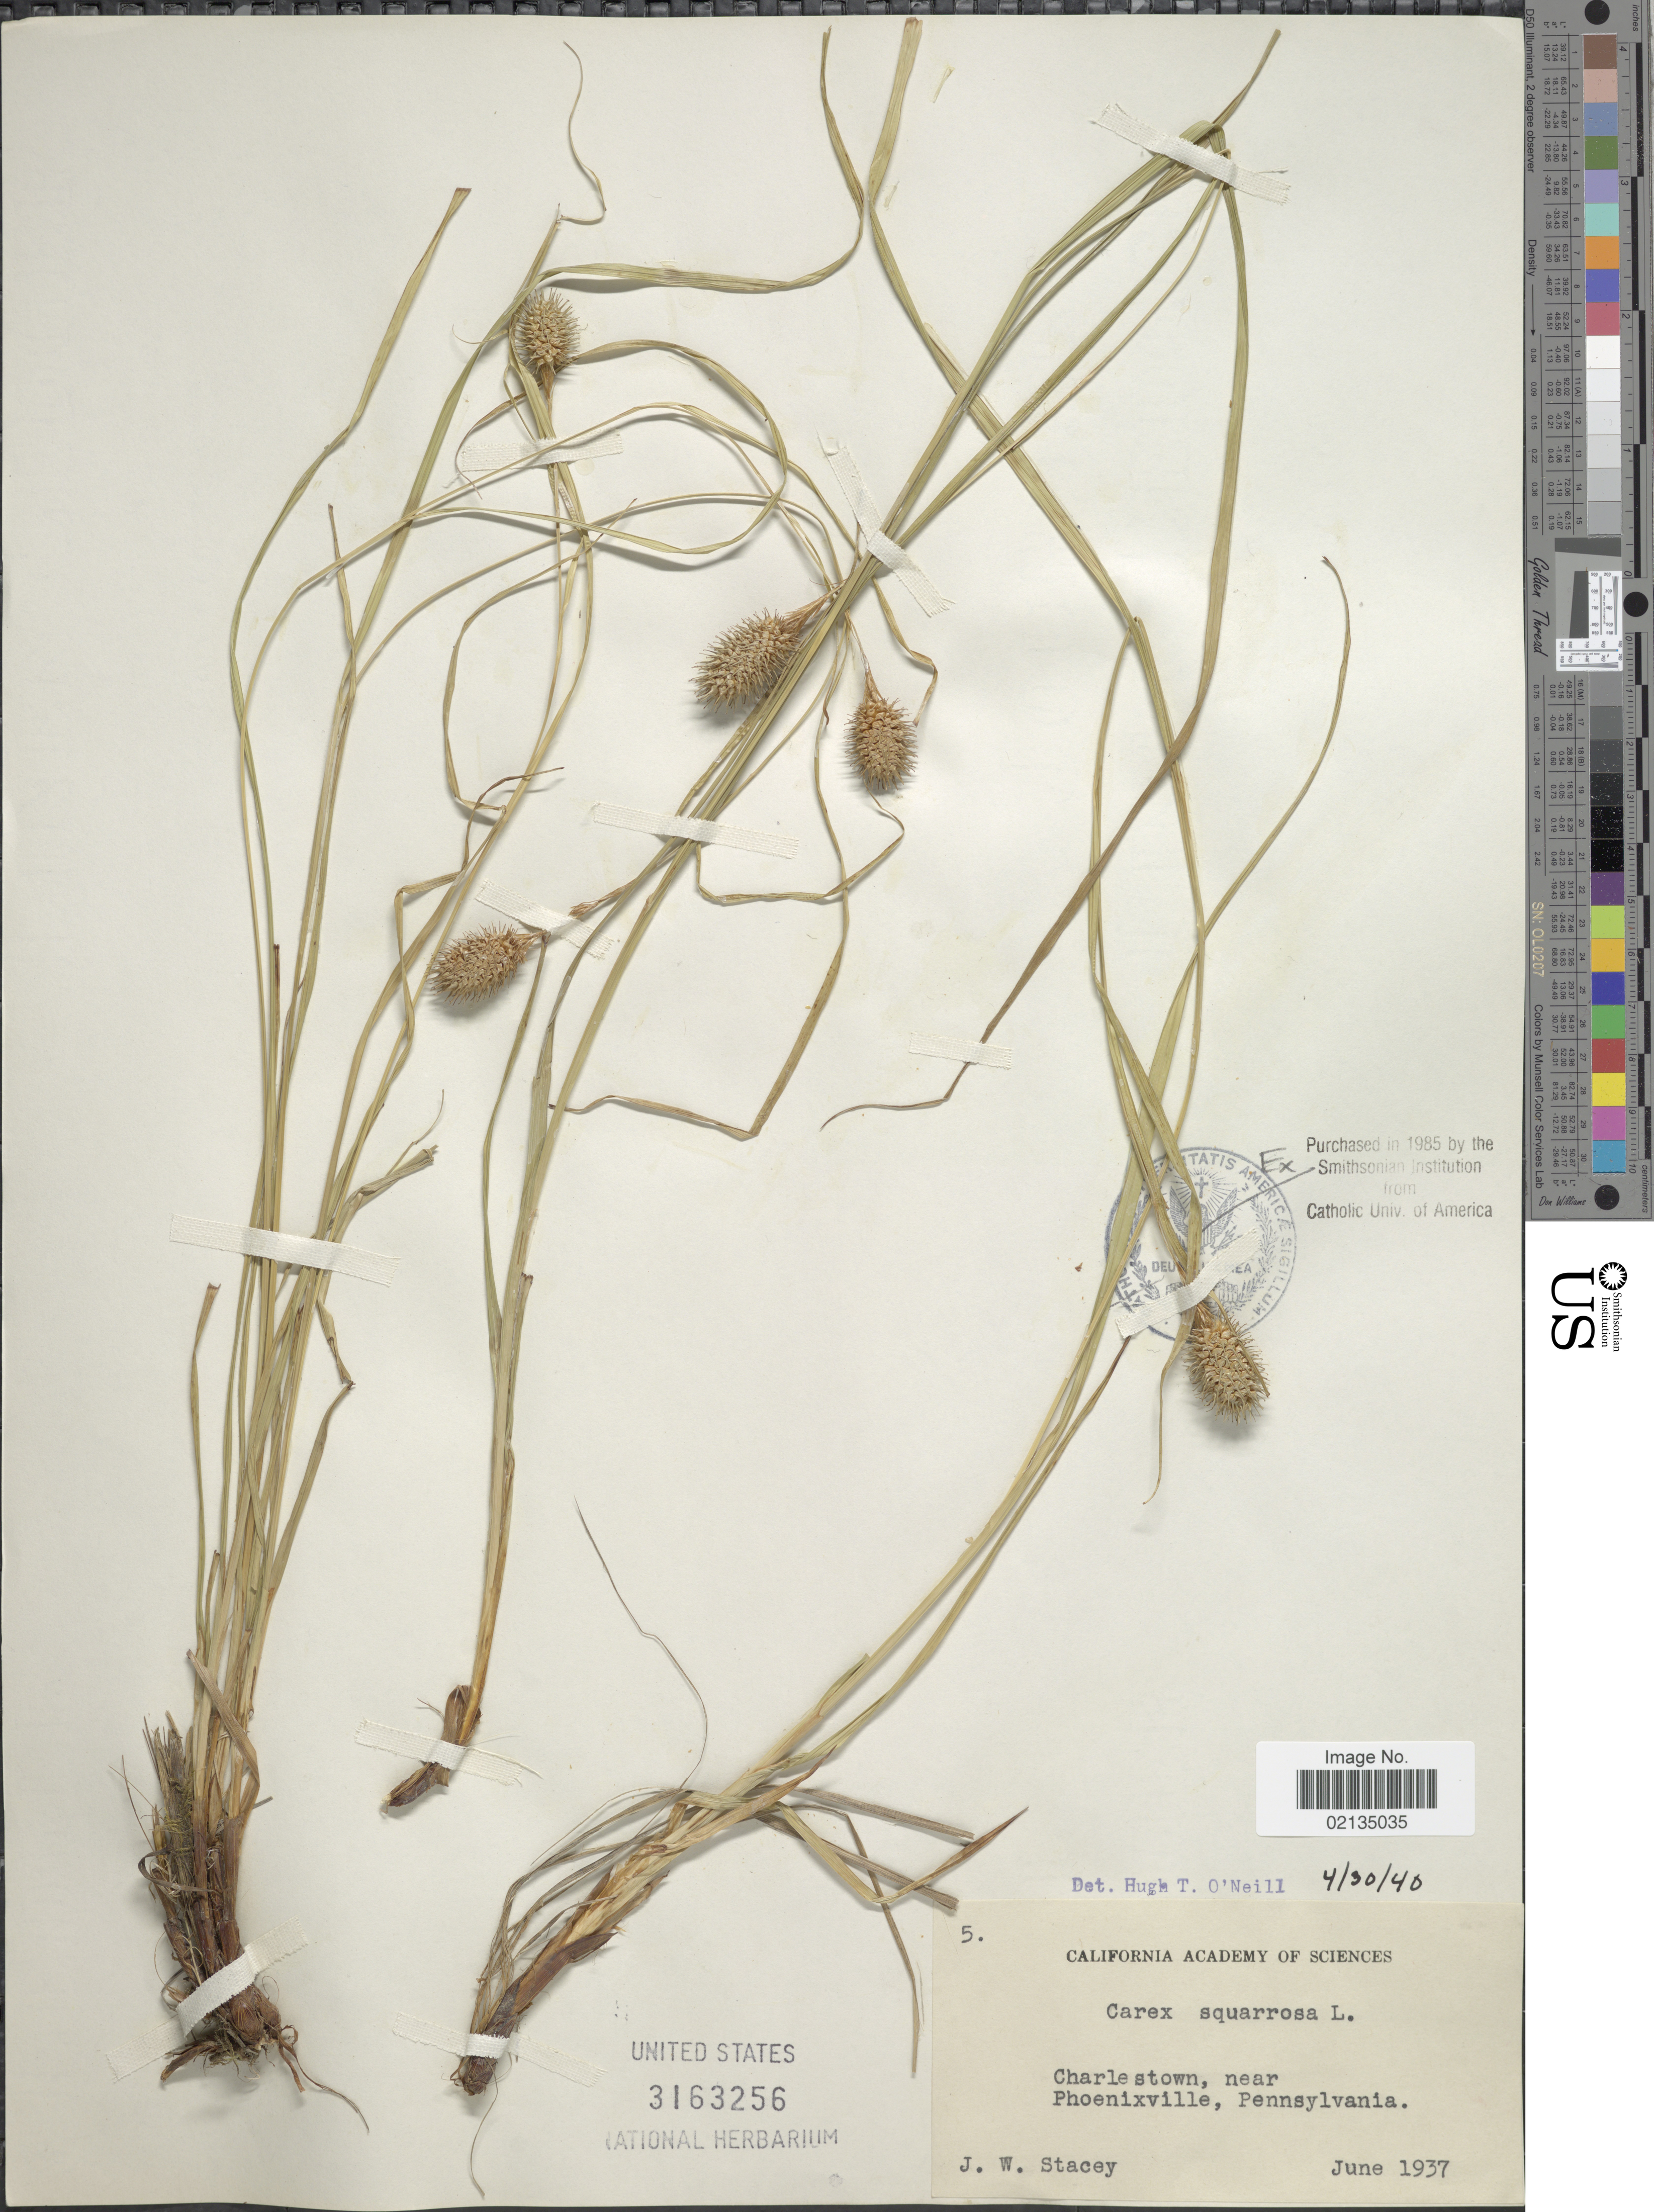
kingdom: Plantae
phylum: Tracheophyta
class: Liliopsida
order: Poales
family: Cyperaceae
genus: Carex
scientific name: Carex squarrosa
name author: L.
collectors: J. W. Stacey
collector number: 5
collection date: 1937-06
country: United States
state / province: Pennsylvania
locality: Charlestown, near Phoenixville, Pennsylvania,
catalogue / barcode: US 3163256